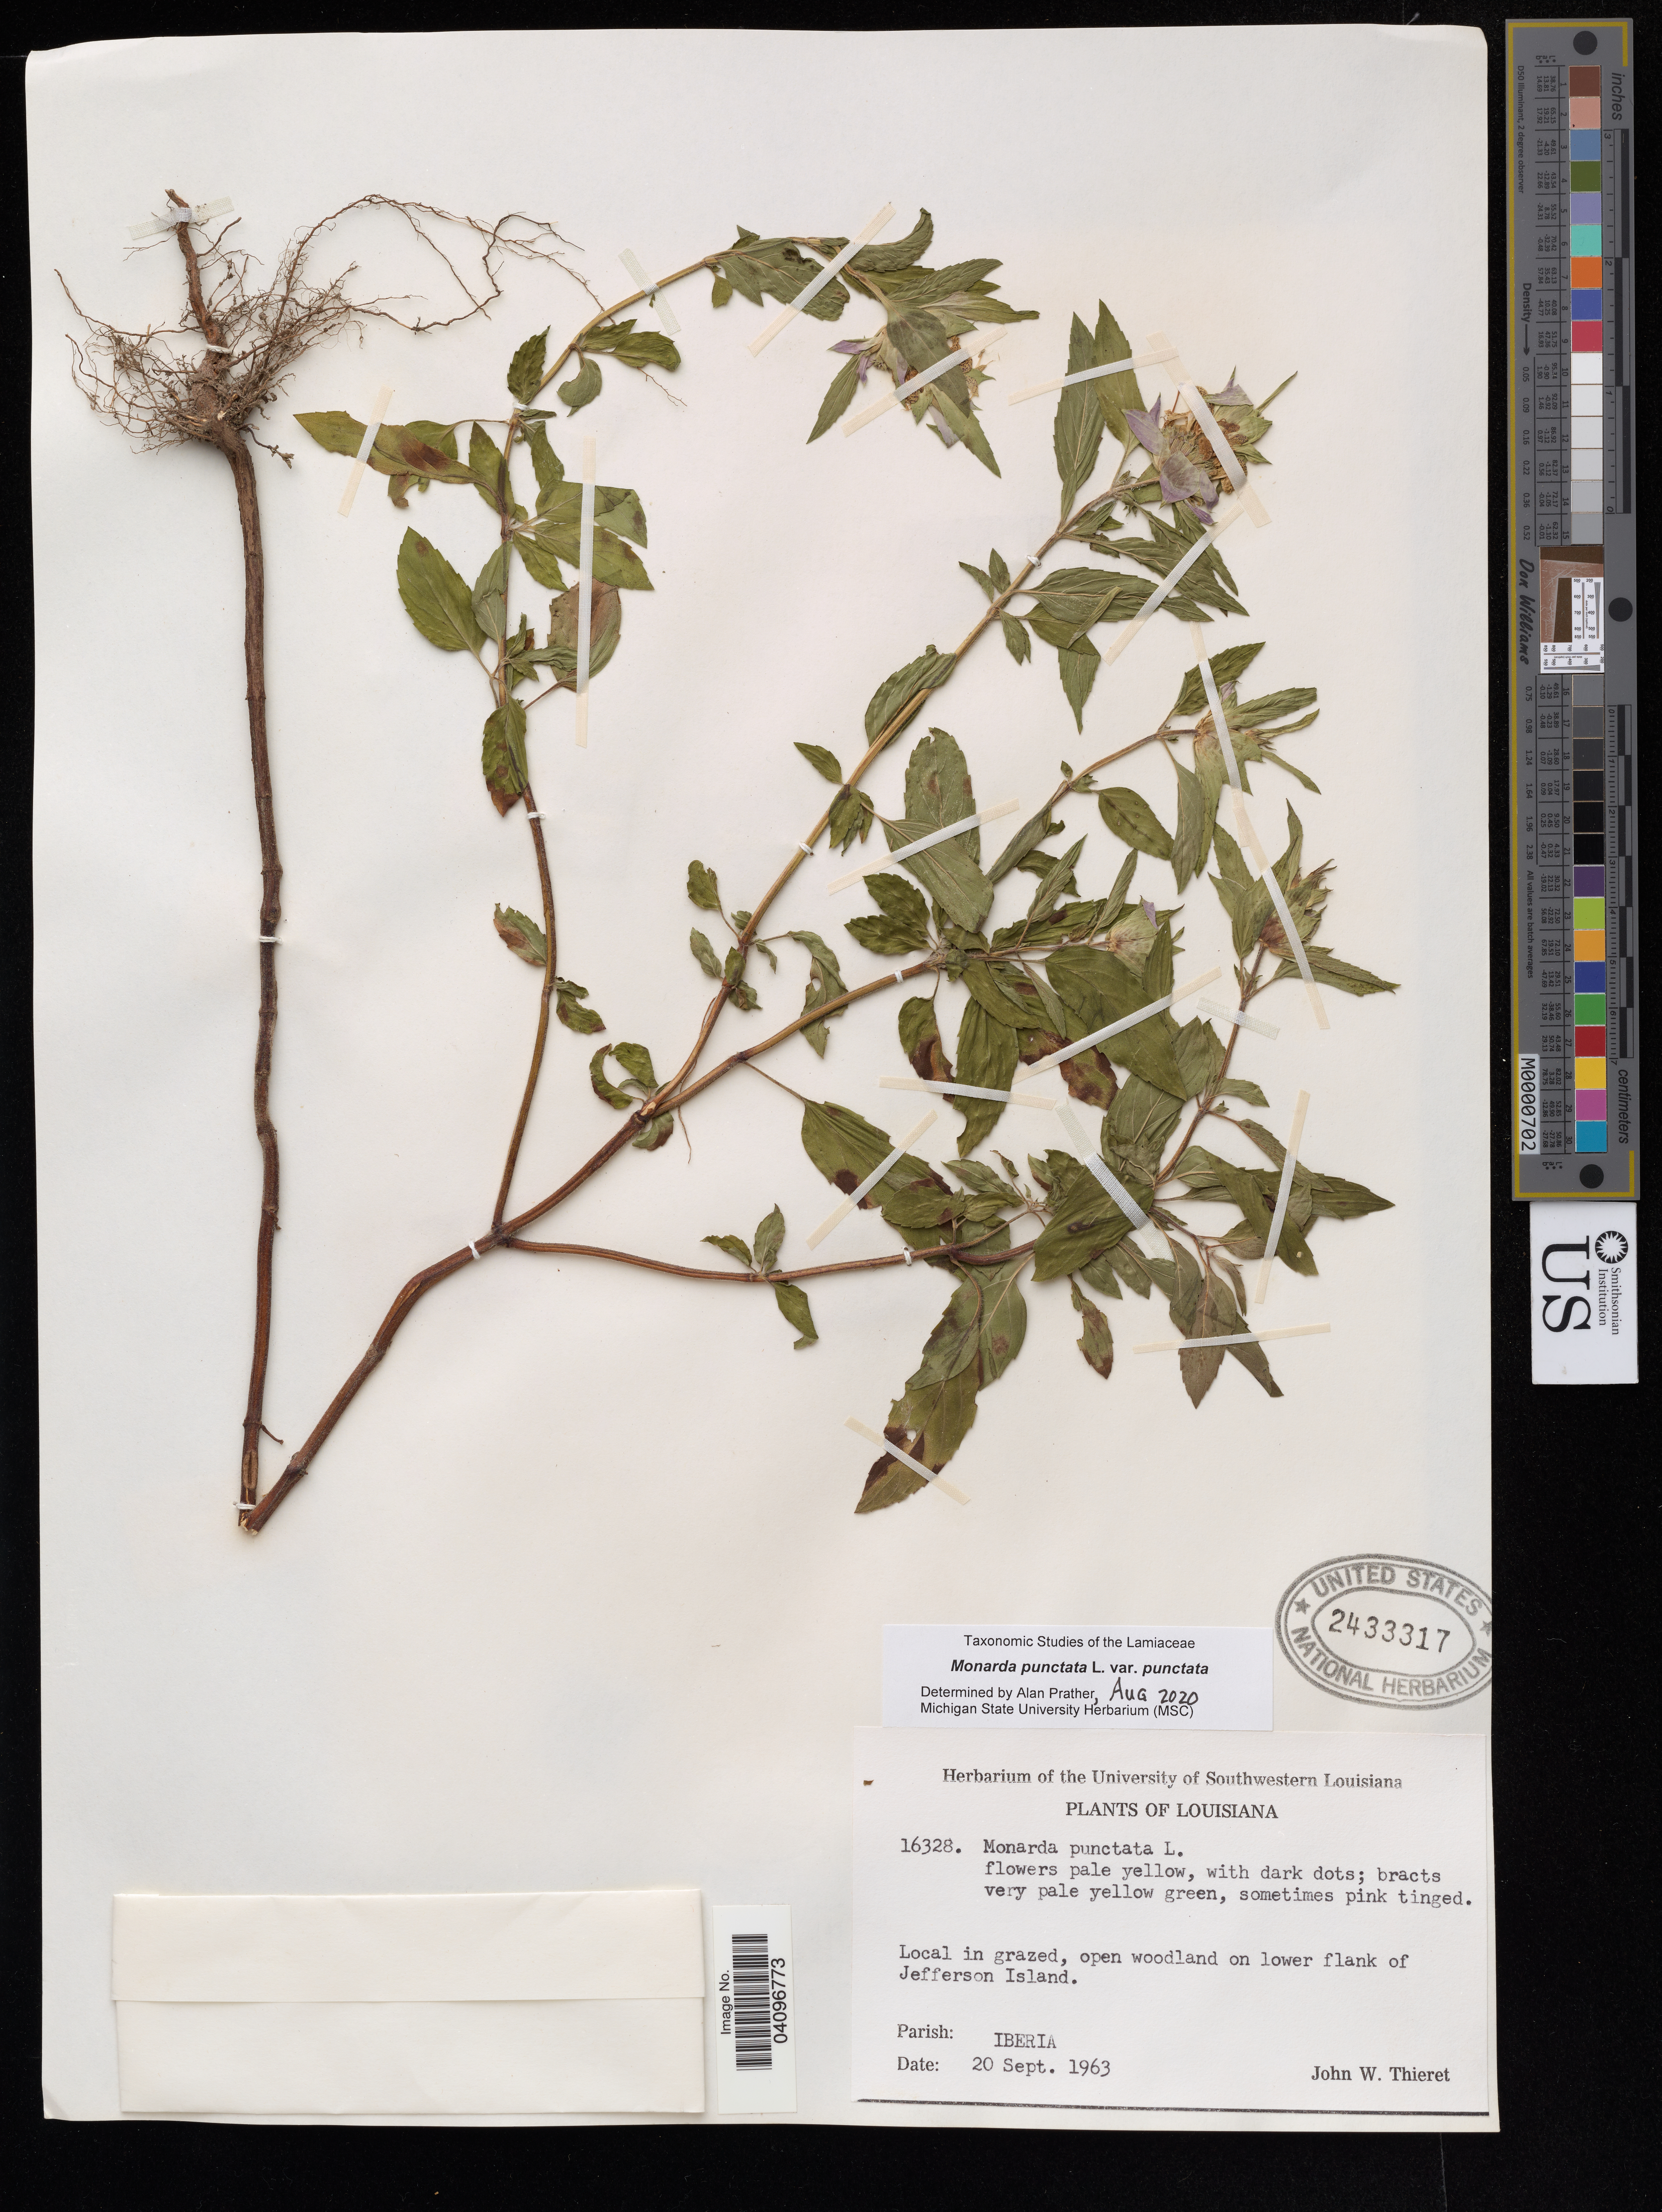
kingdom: Plantae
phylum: Tracheophyta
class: Magnoliopsida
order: Lamiales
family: Lamiaceae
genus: Monarda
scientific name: Monarda punctata var. punctata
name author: L.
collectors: J. W. Thieret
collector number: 16328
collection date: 1963-09-20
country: United States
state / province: Louisiana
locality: Local in grazed, open woodland on lower flank of Jefferson Island. Parish: Iberia.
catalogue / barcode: US 2433317